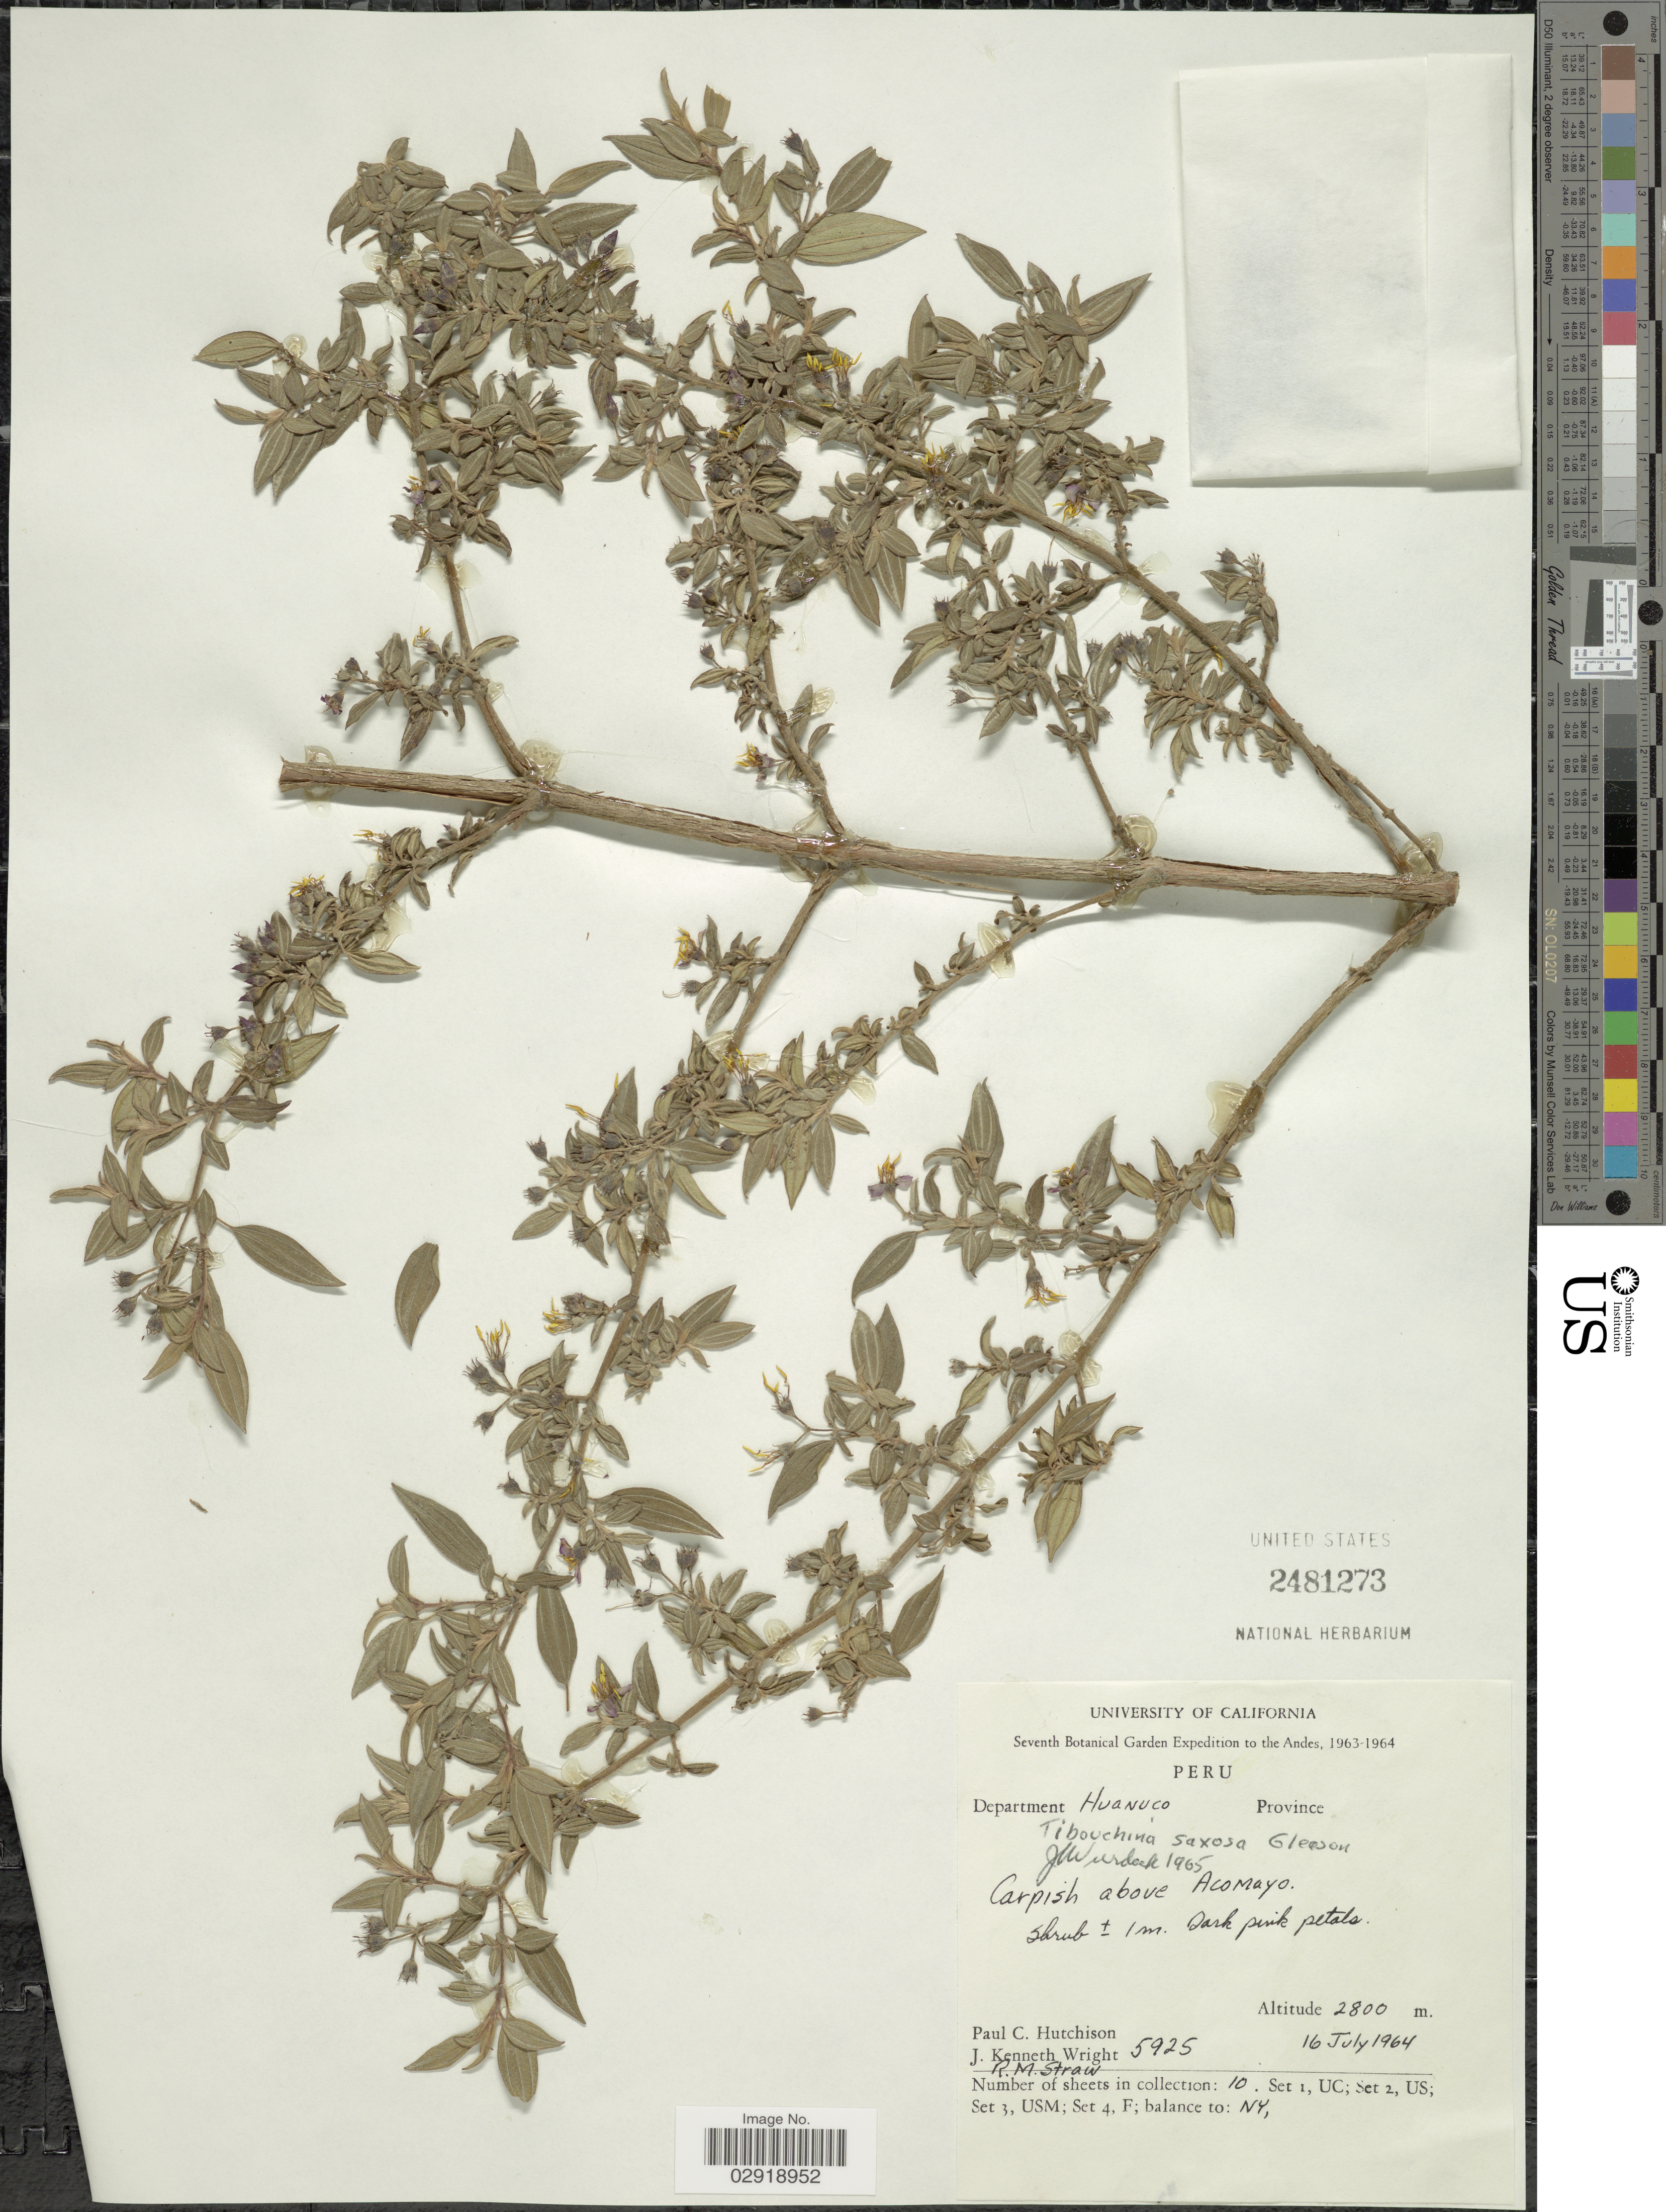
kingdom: Plantae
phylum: Tracheophyta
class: Magnoliopsida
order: Myrtales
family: Melastomataceae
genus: Chaetogastra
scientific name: Chaetogastra saxosa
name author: (Gleason) P.J.F. Guim. & Michelang.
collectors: P. C. Hutchison, J. K. Wright & R. M. Straw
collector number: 5925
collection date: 1964-07-16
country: Peru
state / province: Huánuco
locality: Andes. Department Huanuco. Carpish above Acomayo.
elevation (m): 2800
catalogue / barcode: US 2481273